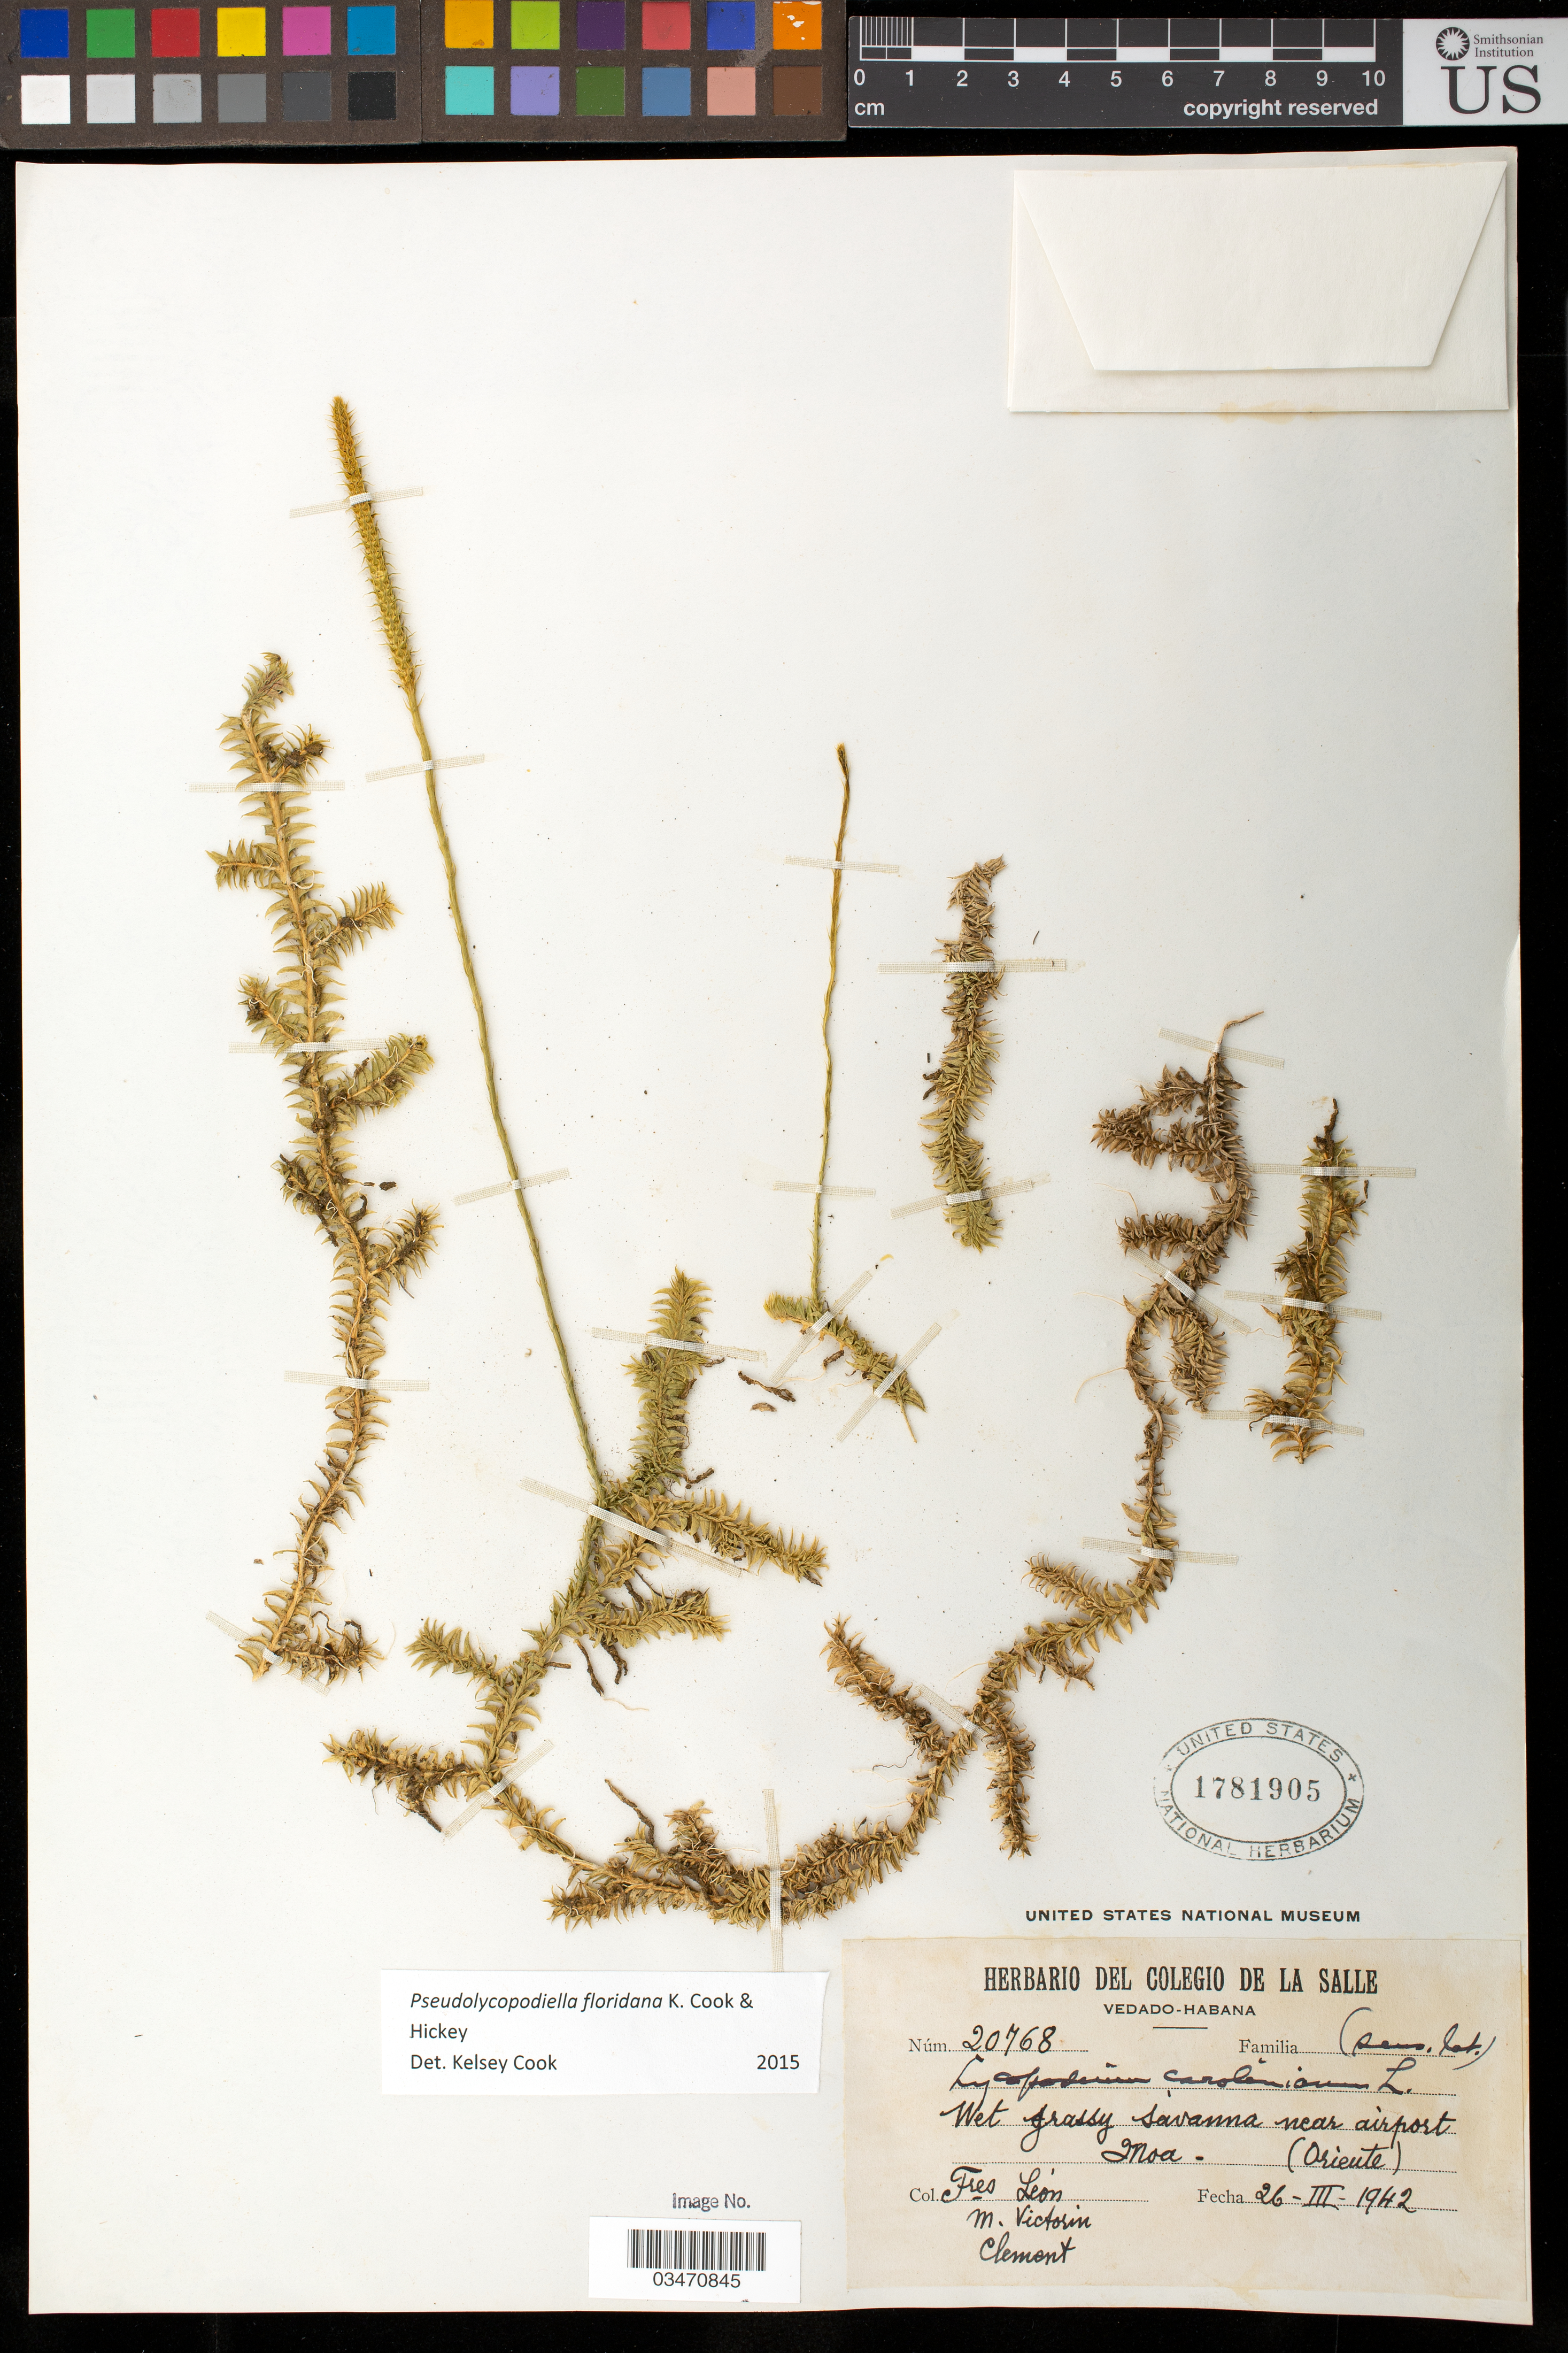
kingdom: Plantae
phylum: Tracheophyta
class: Lycopodiopsida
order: Lycopodiales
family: Lycopodiaceae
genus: Pseudolycopodiella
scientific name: Pseudolycopodiella floridanum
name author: K. Cook & Hickey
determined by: Cook, K.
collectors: Bro. León, F. Victorin & Bro. Clemente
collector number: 20768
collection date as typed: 26 Mar 1942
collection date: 1942-03-26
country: Cuba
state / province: Holguín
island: Cuba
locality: Oriente: Moa, near airport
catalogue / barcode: US 1781905